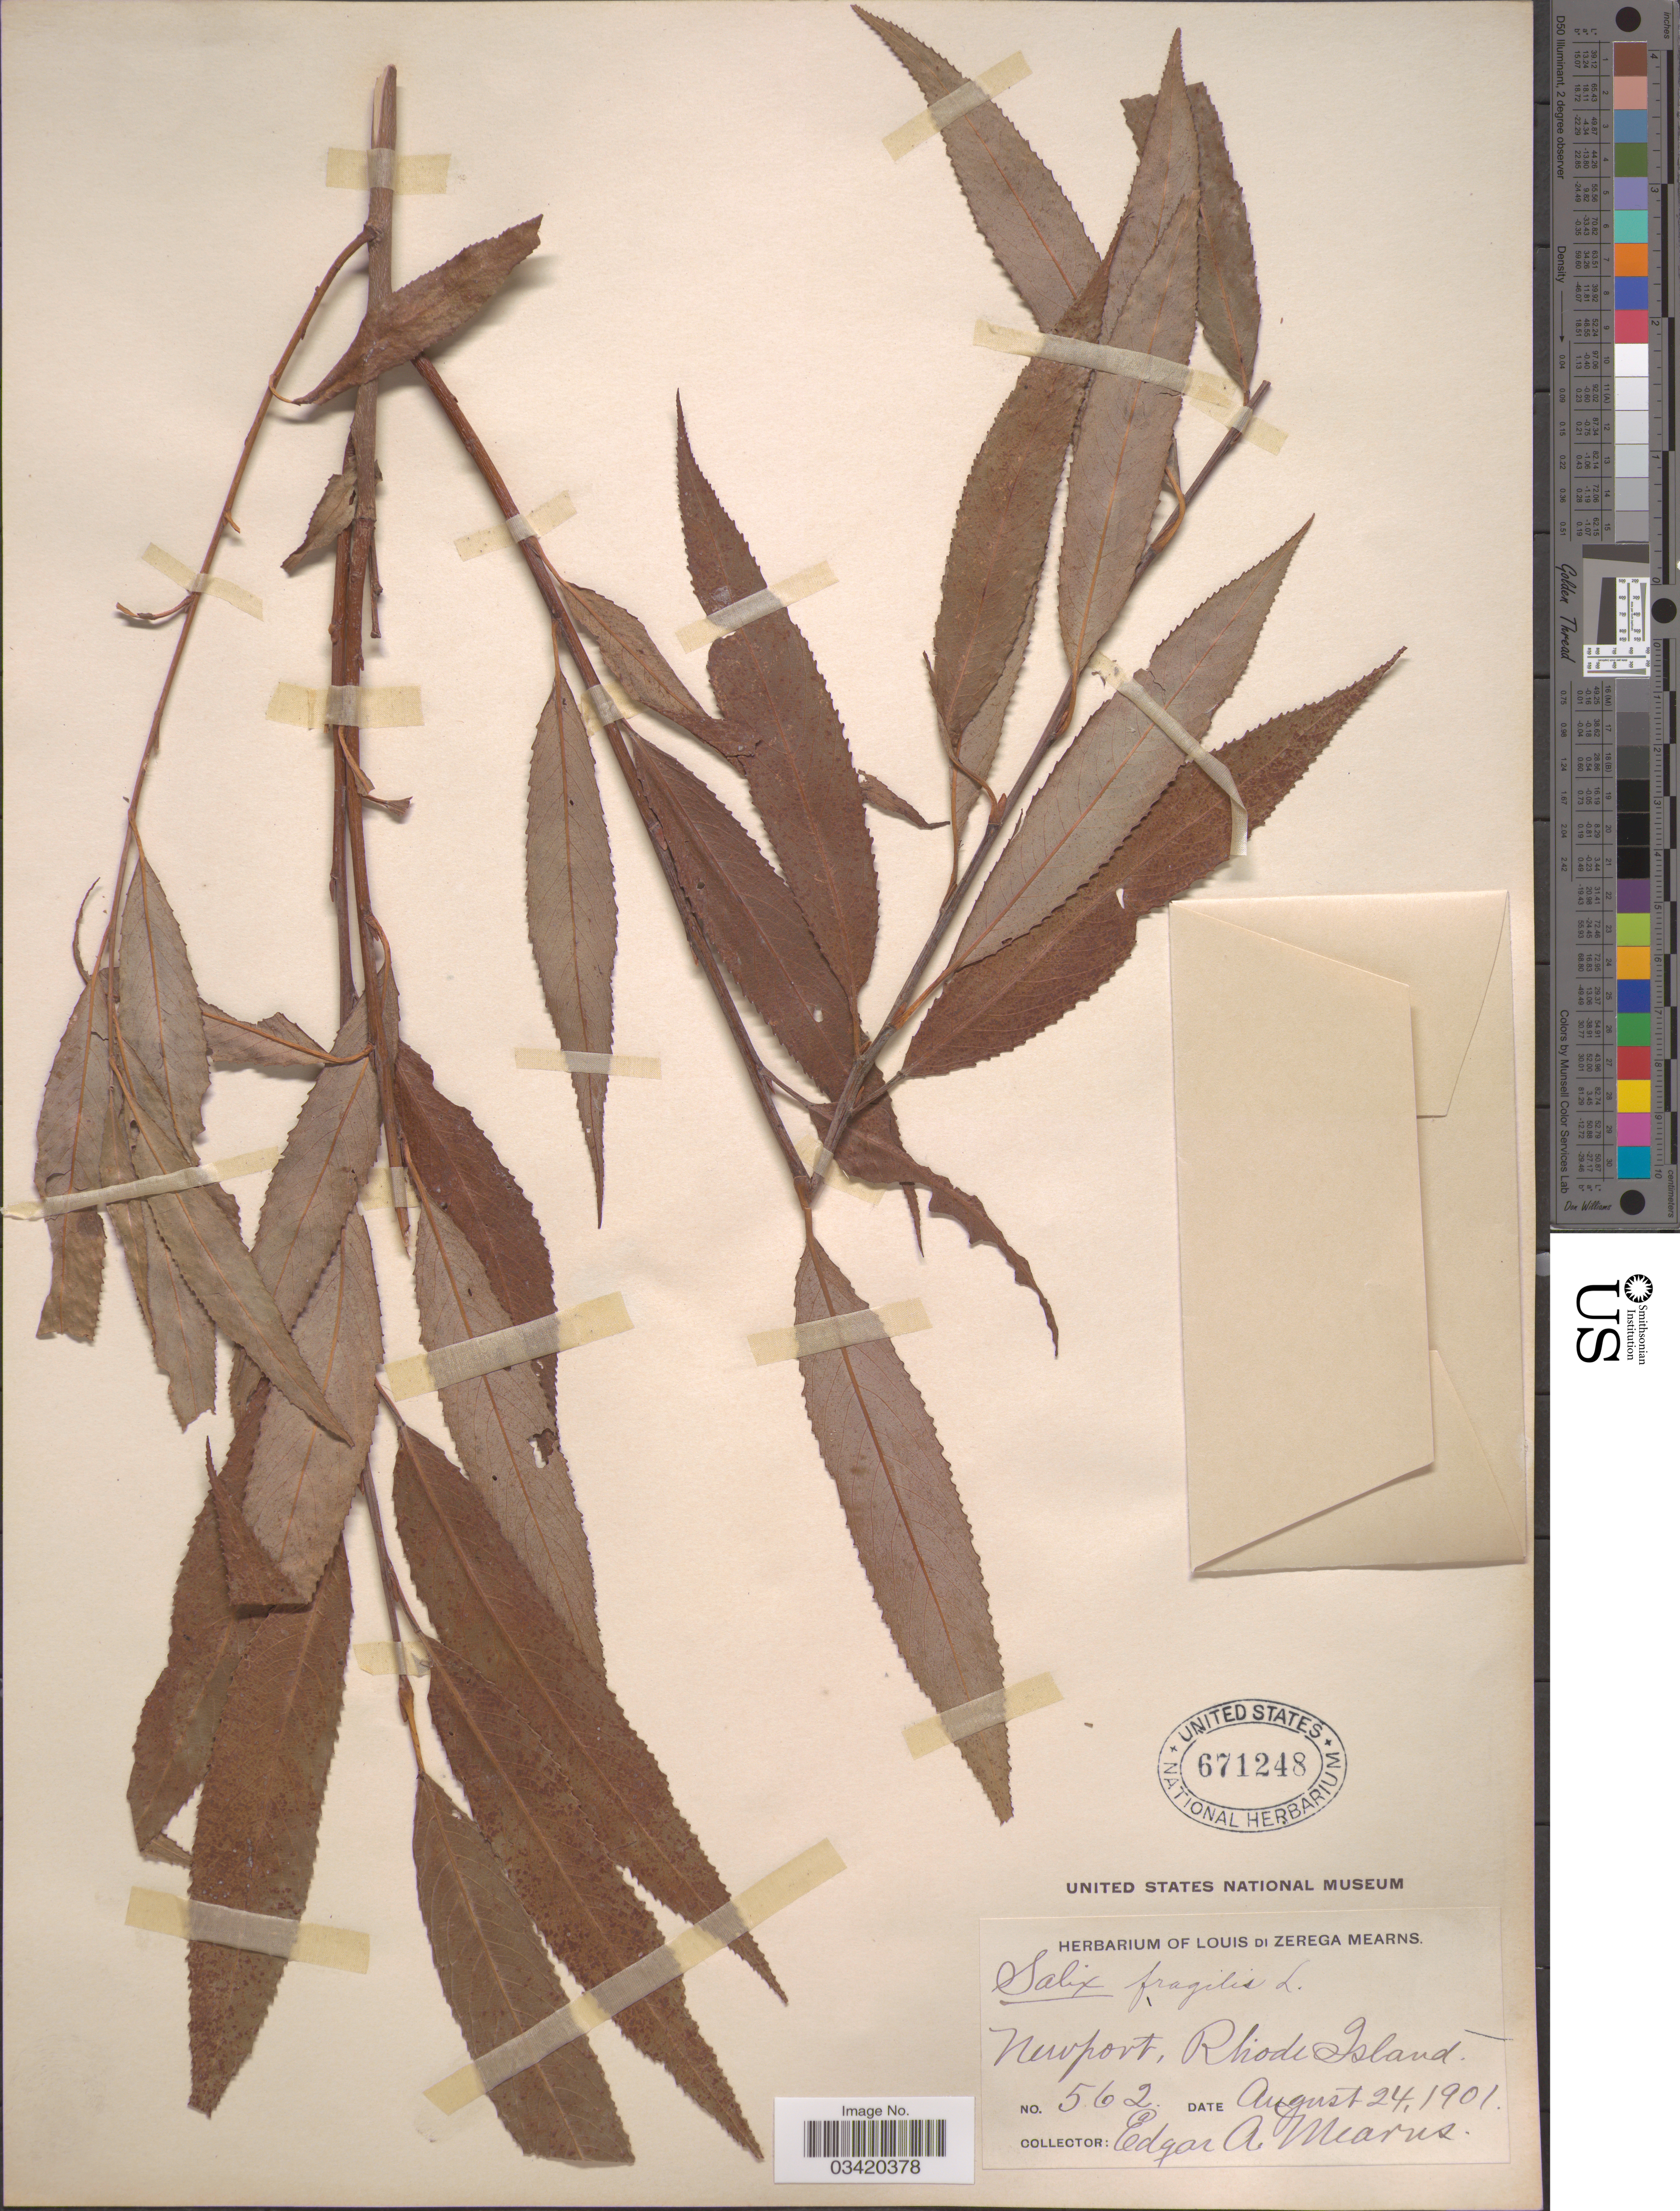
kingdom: Plantae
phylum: Tracheophyta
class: Magnoliopsida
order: Malpighiales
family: Salicaceae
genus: Salix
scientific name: Salix fragilis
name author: L.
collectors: E. A. Mearns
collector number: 562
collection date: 1901-08-24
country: United States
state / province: Rhode Island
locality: Newport.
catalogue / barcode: US 671248